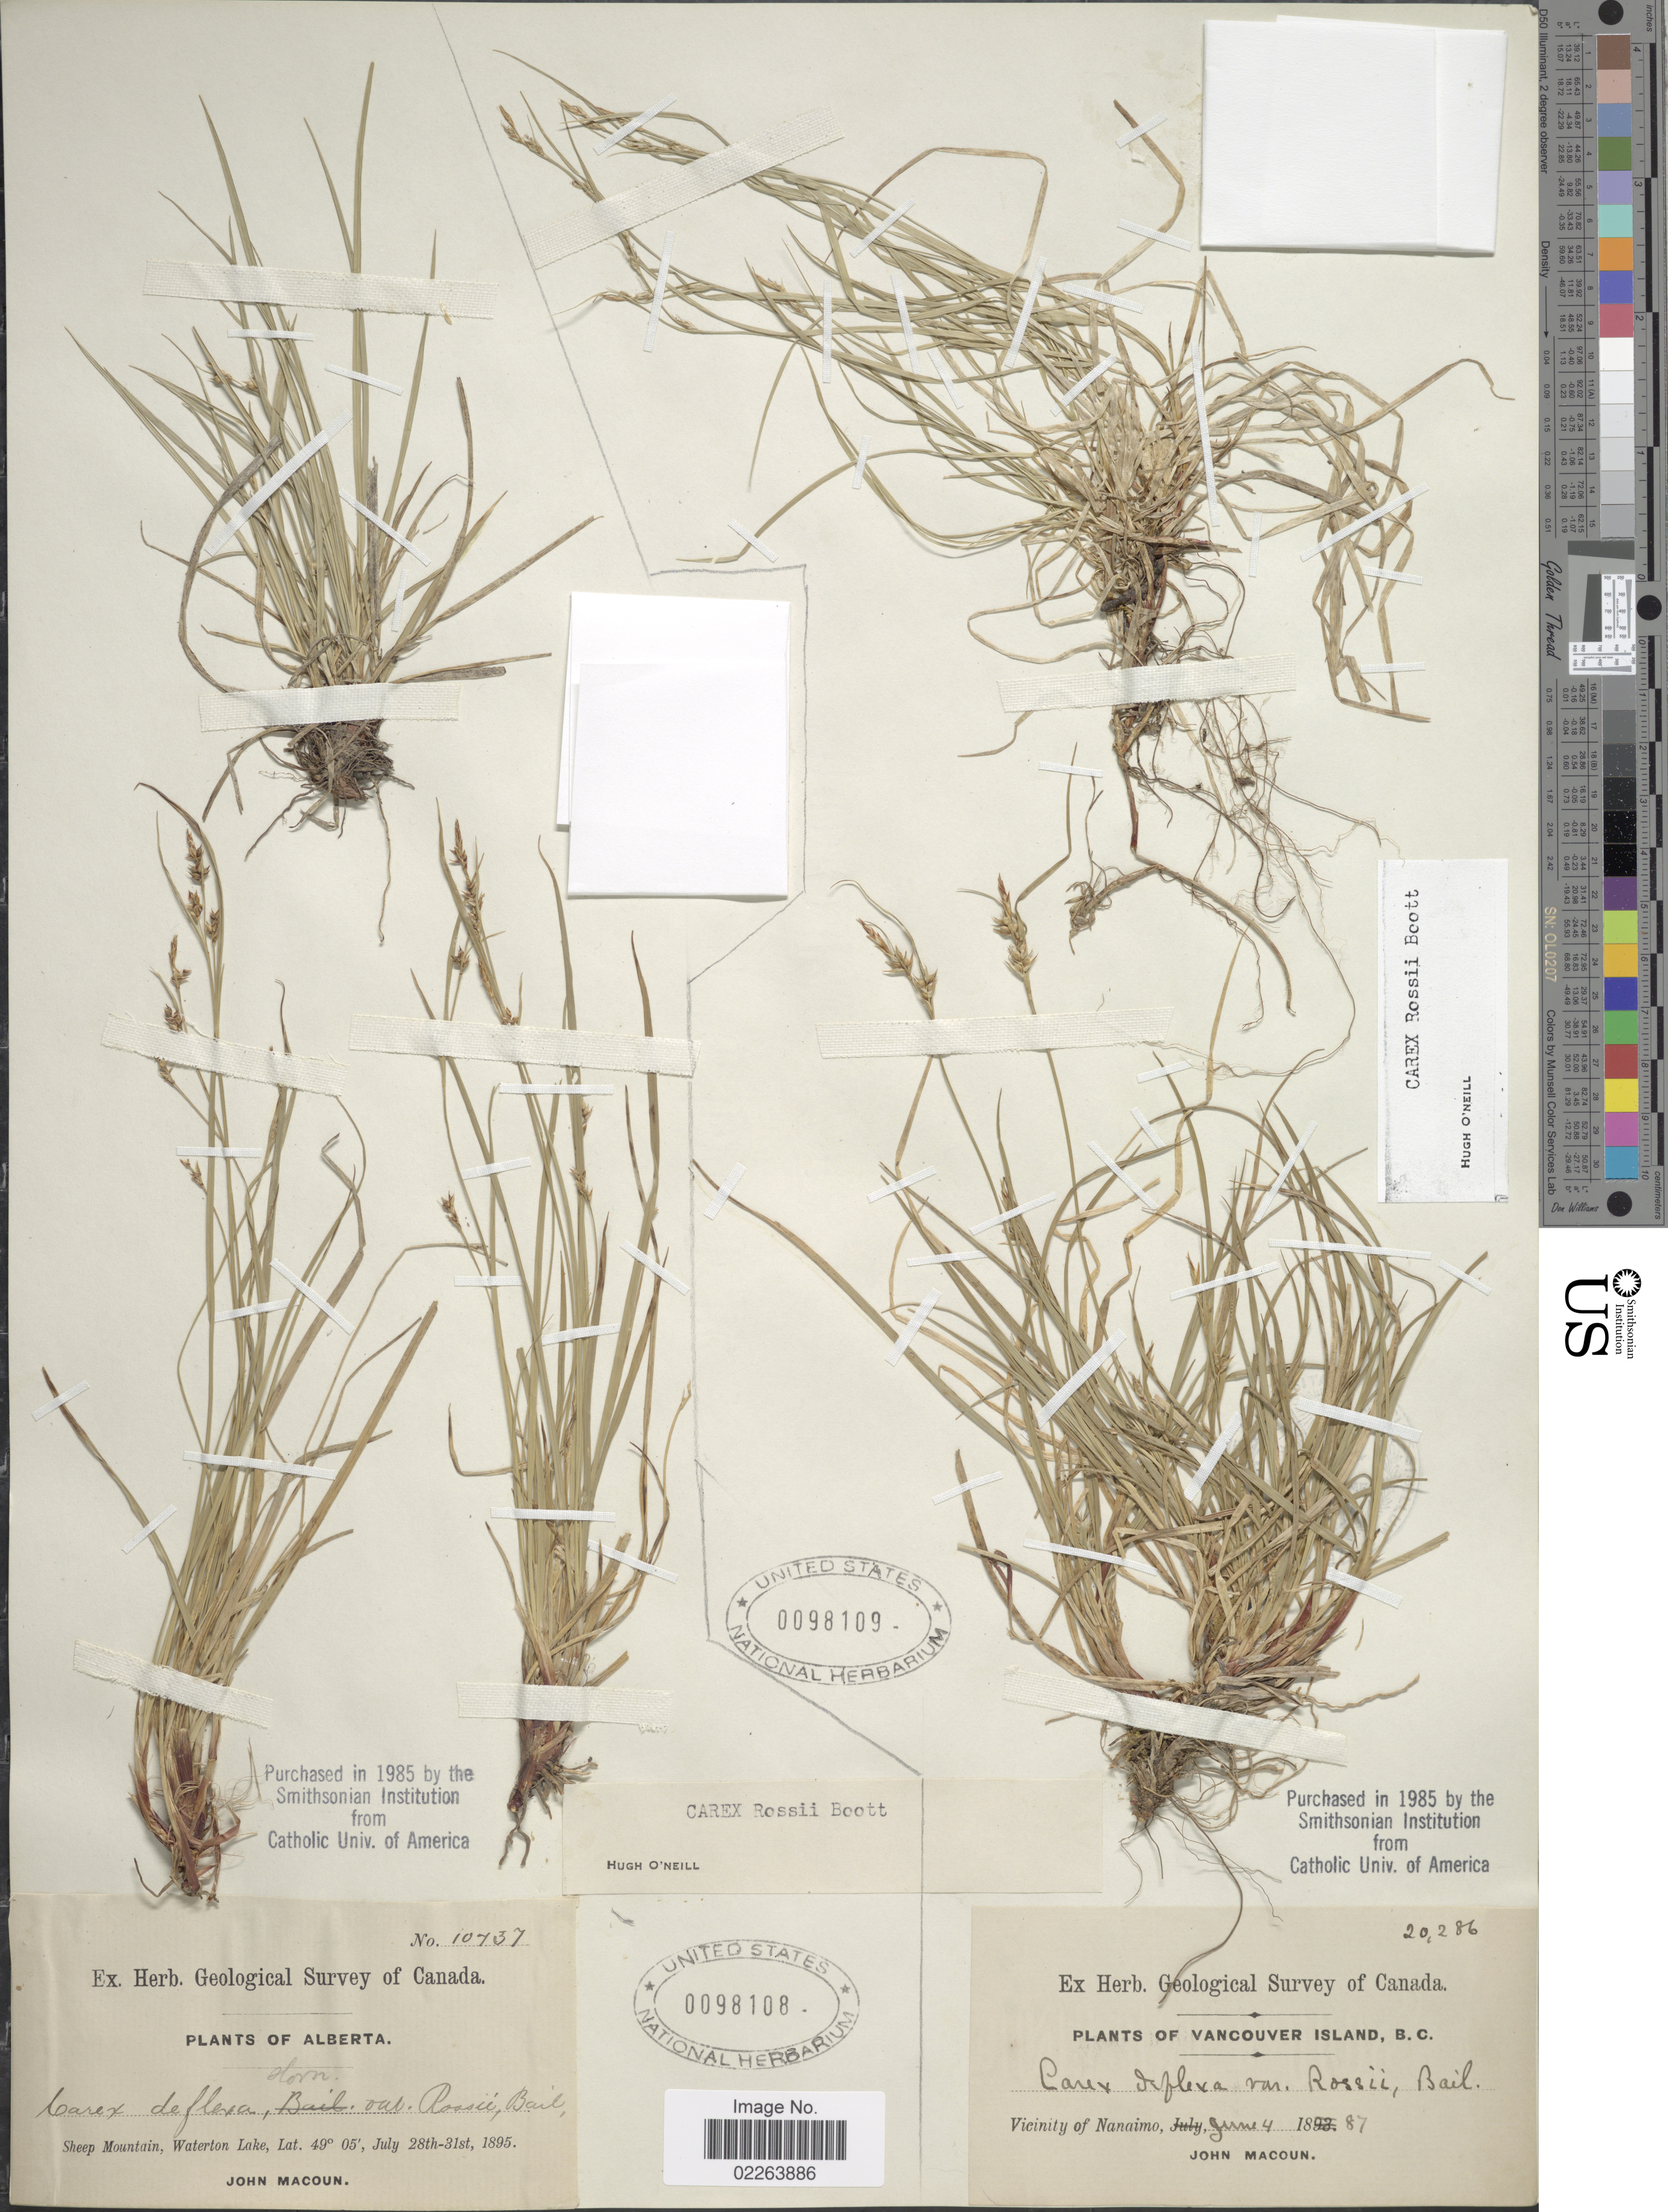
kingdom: Plantae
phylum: Tracheophyta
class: Liliopsida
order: Poales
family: Cyperaceae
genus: Carex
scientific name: Carex deflexa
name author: Hornem.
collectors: J. Macoun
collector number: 10737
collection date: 1895-07-28/1895-07-31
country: Canada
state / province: Alberta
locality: Sheep Mountain, Waterton Lake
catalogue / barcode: US 98108